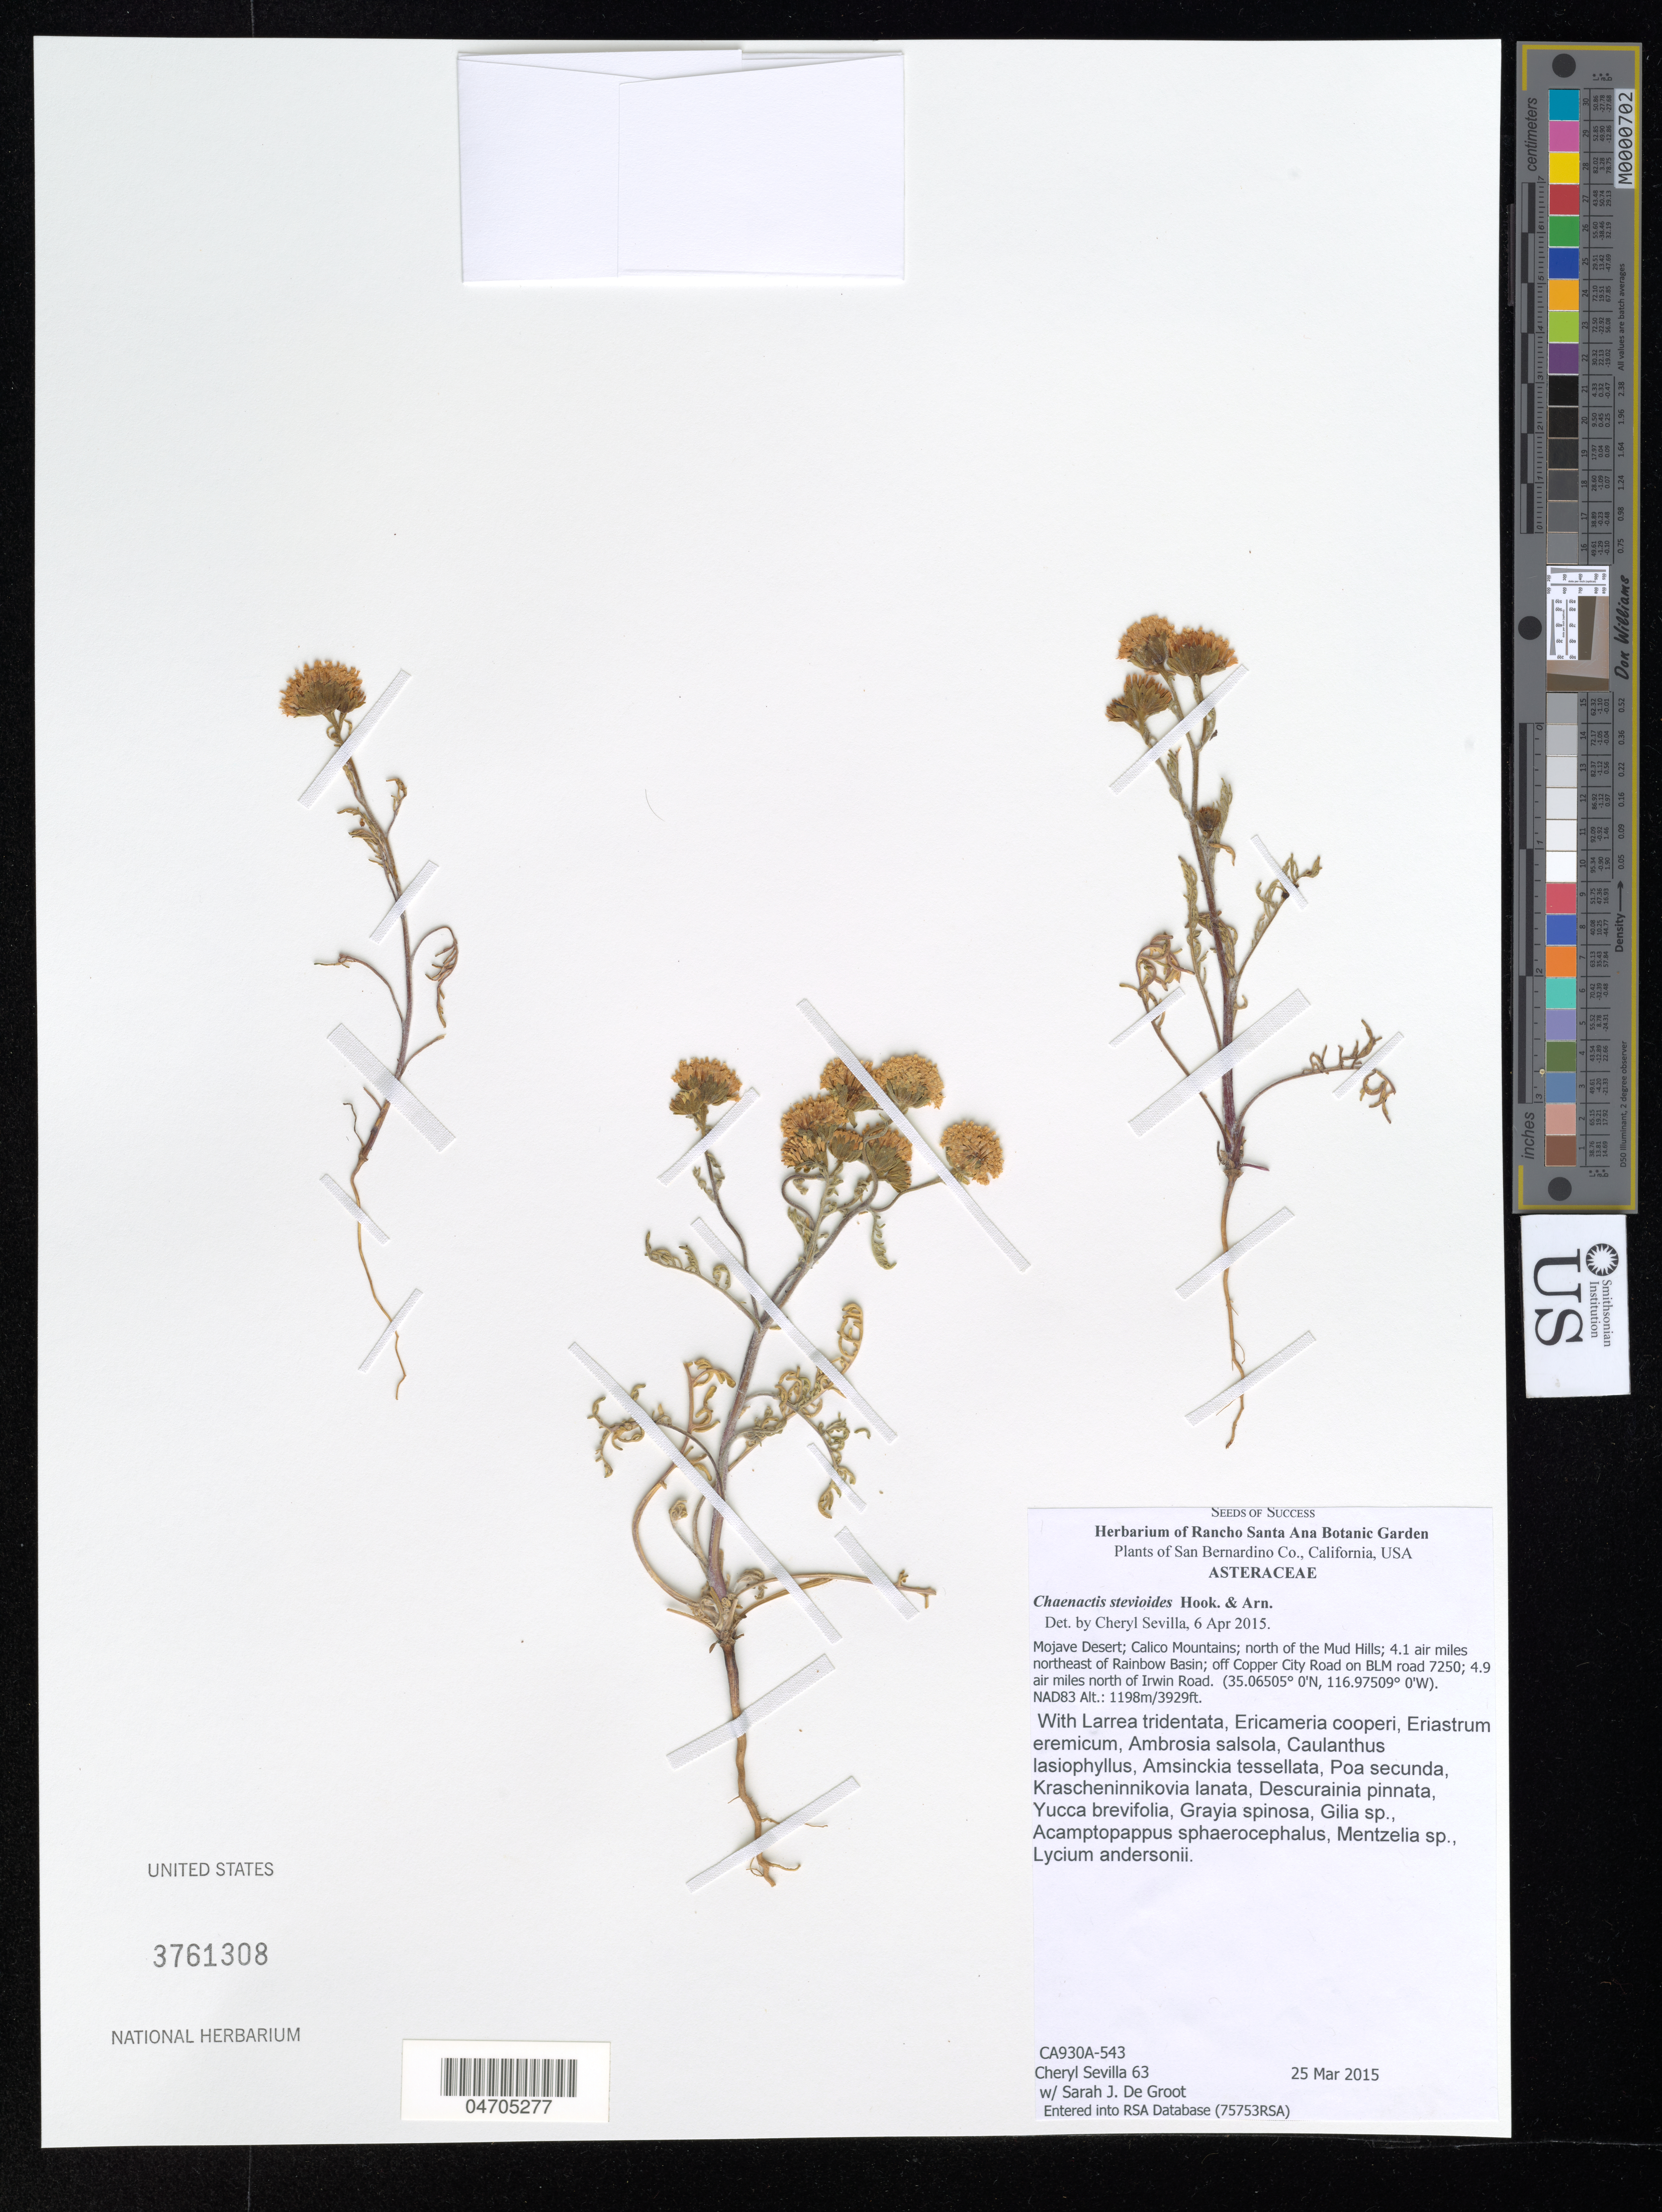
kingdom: Plantae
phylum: Tracheophyta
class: Magnoliopsida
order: Asterales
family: Asteraceae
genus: Chaenactis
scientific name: Chaenactis stevioides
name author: Hook. & Arn.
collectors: C. Sevilla & S. De Groot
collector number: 63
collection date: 2015-03-25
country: United States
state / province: California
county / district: San Bernardino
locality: San Bernardino Co. Mojave Desert; Calico Mountains; north of the Mud Hills; 4.1 air miles northeast of Rainbow Basin; off Copper City Road on BLM road 7250; 4.9 air miles north of Irwin Road.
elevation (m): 1198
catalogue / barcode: US 3761308